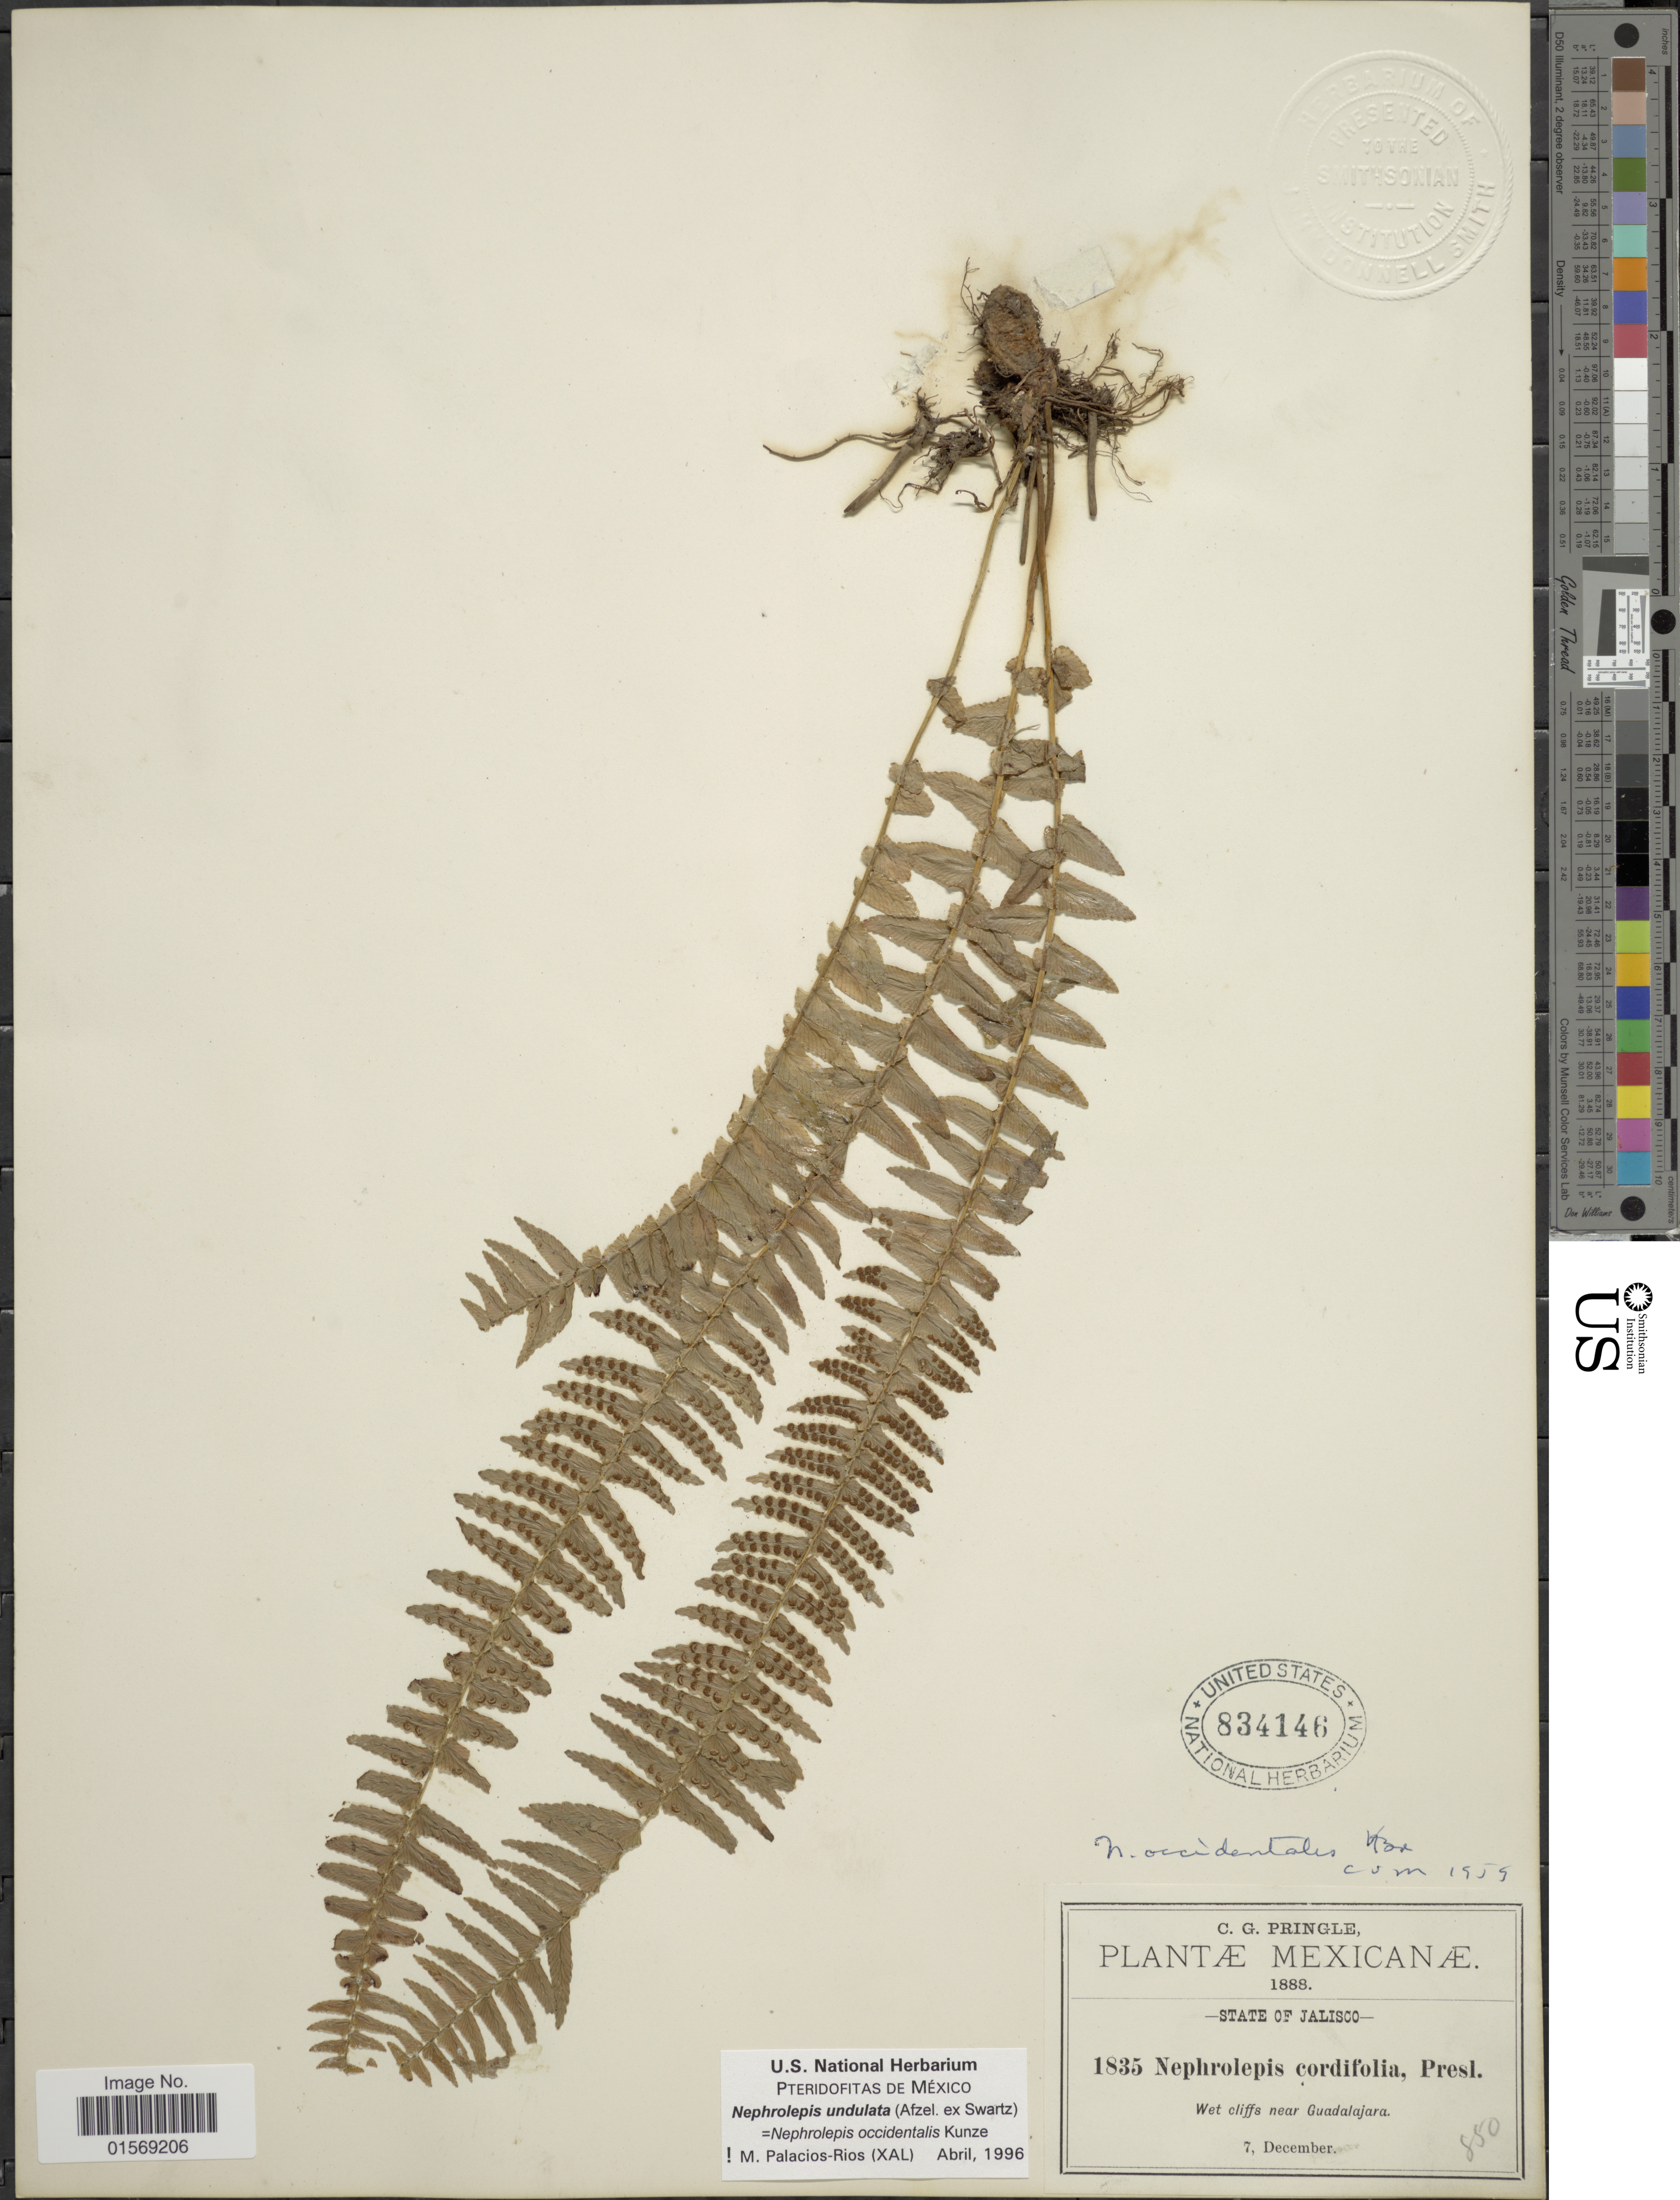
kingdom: Plantae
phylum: Tracheophyta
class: Polypodiopsida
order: Polypodiales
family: Nephrolepidaceae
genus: Nephrolepis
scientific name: Nephrolepis undulata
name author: J. Sm.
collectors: C. G. Pringle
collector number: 1835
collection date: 1888-12-07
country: Mexico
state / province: Jalisco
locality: Mexicanae. State of Jalisco. Wet cliffs near Guadalajara.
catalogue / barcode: US 834146